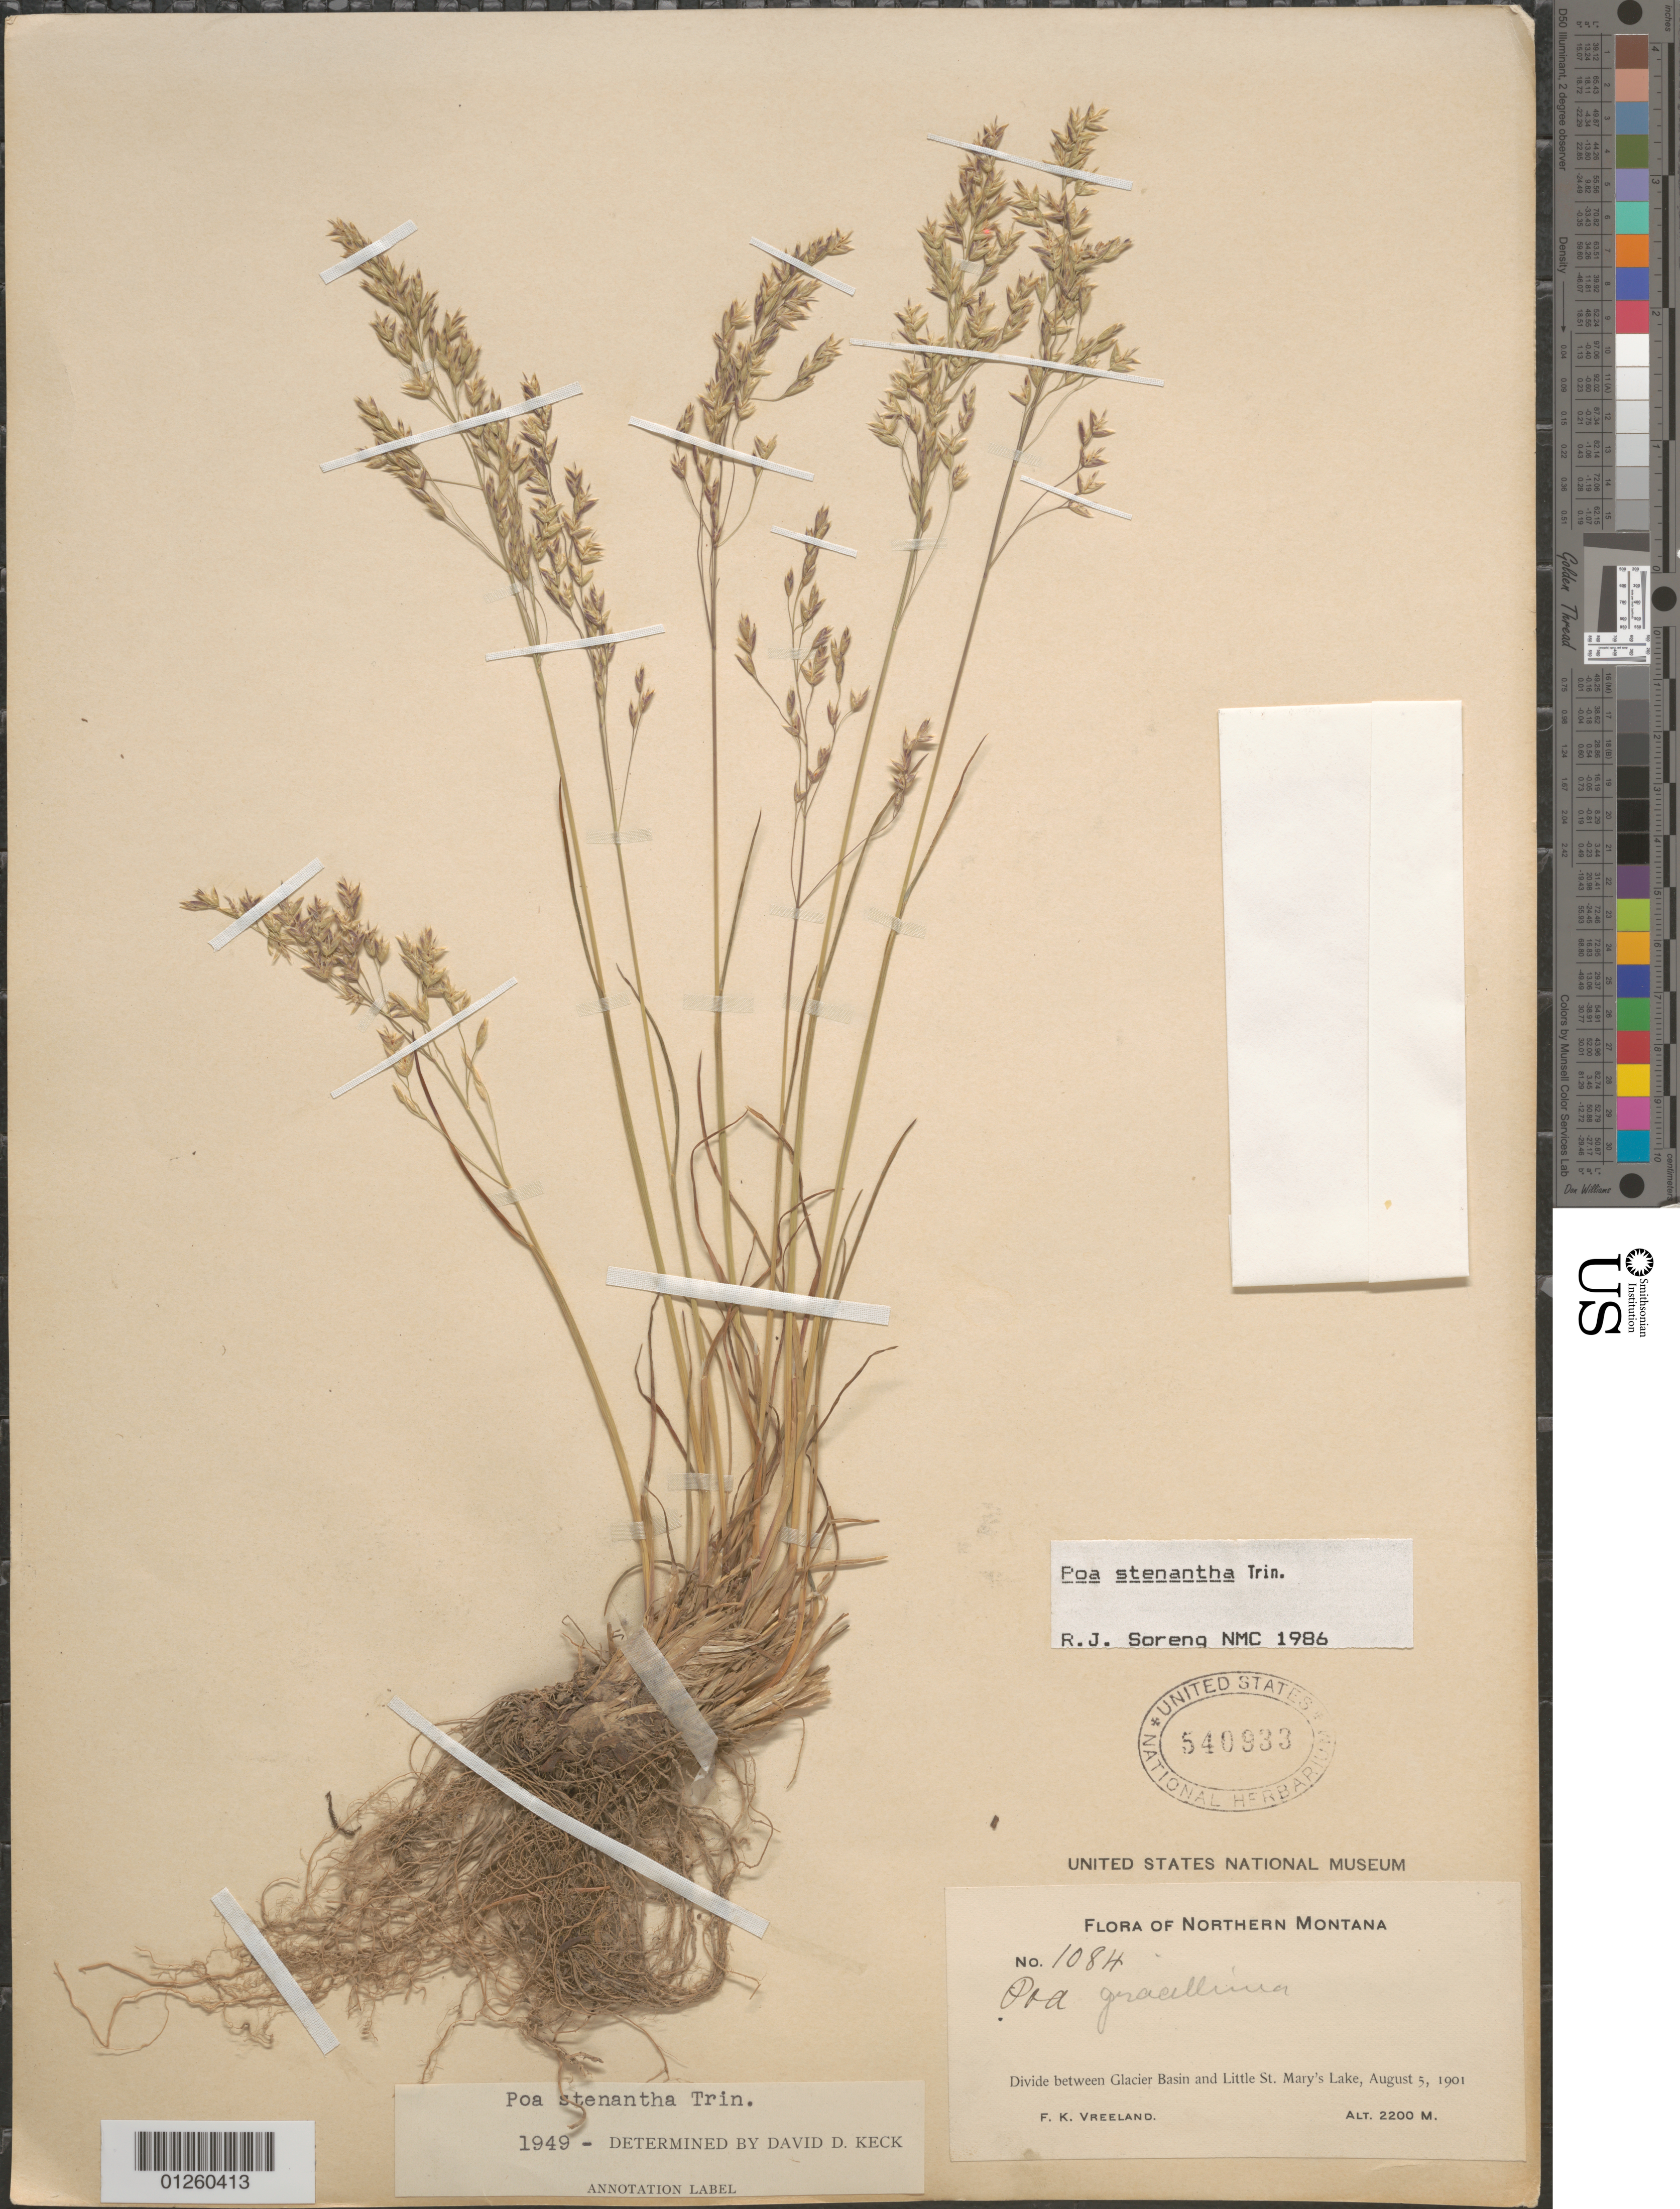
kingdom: Plantae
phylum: Tracheophyta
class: Liliopsida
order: Poales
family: Poaceae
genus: Poa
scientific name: Poa stenantha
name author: Trin.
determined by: Soreng, Robert J., Research Associate (BOT), Smithsonian Institution - National Museum of Natural History (UNITED STATES)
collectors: F. Vreeland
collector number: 1084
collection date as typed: August 5, 1901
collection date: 1901-08-05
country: United States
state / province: Montana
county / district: Glacier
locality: Divide between Glacier Basin and Little St. Mary's Lake.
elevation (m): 2200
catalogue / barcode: US 540933